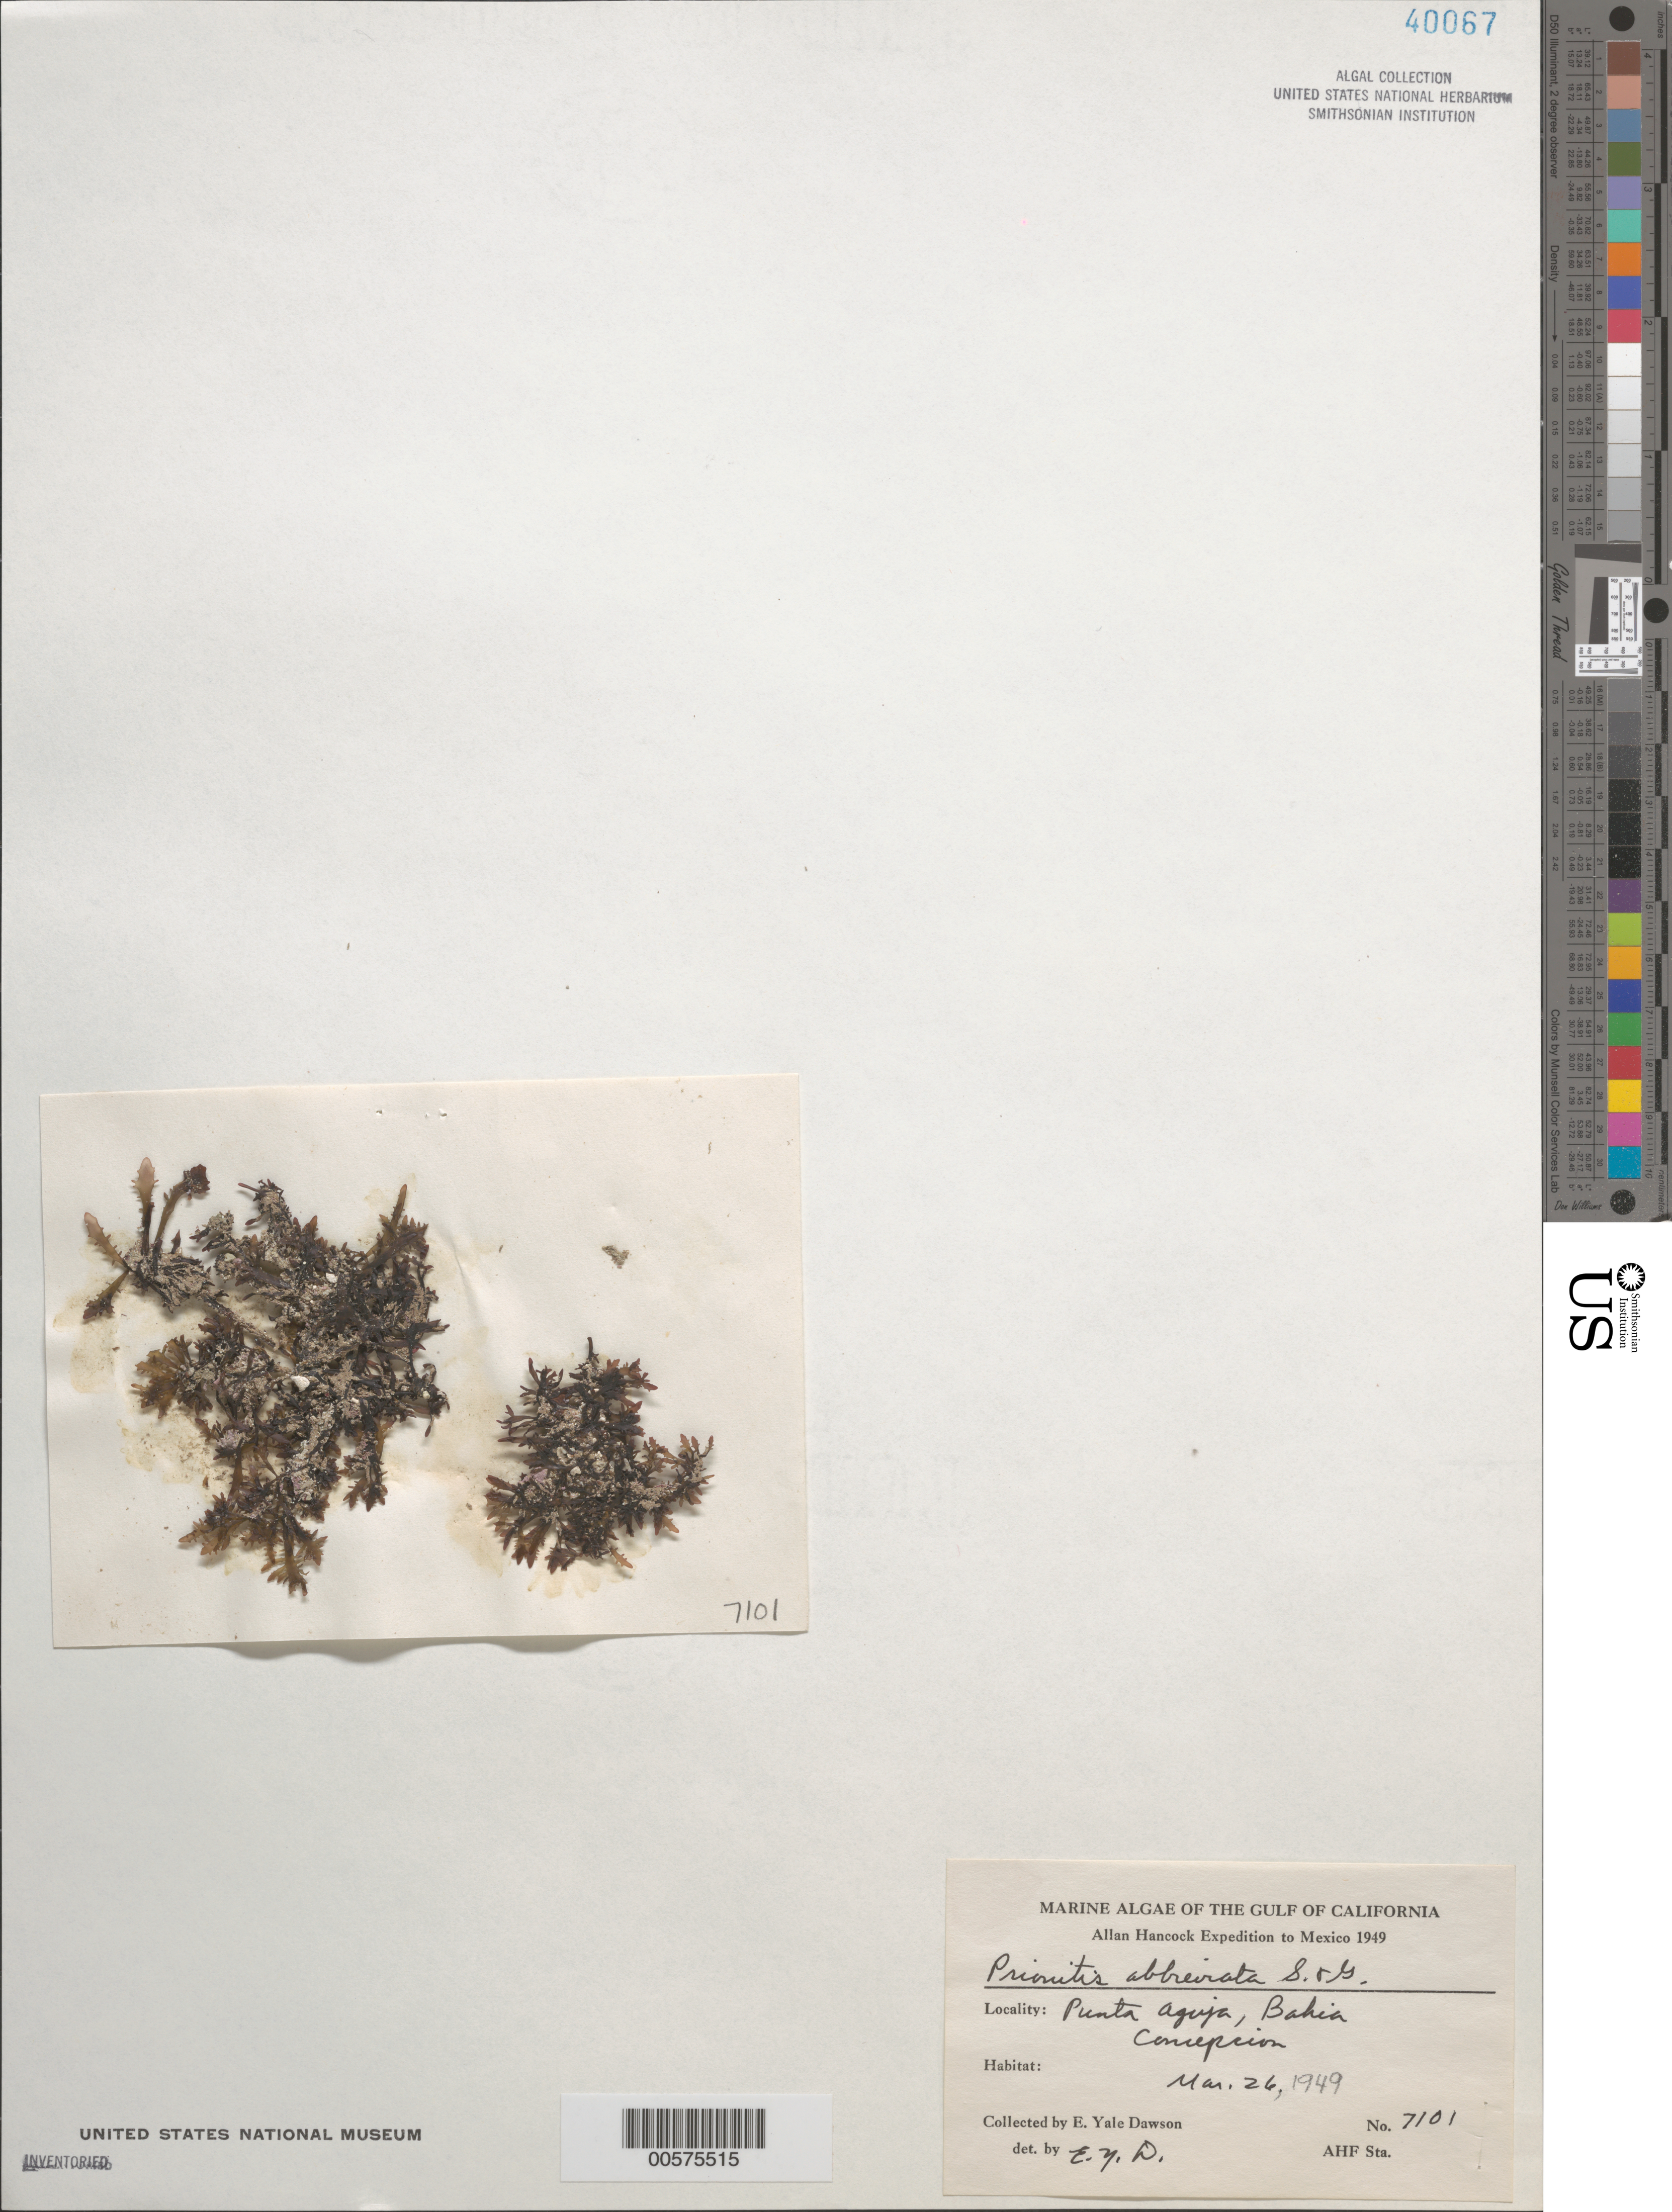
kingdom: Plantae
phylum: Rhodophyta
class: Florideophyceae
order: Cryptonemiales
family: Cryptonemiaceae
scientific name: Prionitis abbreviata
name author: Setchell & N.L. Gardner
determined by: Dawson, E. Y.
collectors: E. Y. Dawson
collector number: EYD 7101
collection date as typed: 26 Mar 1949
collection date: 1949-03-26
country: Mexico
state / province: Baja California Sur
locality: Punta Aguja, Bahia Concepcion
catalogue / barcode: US 40067